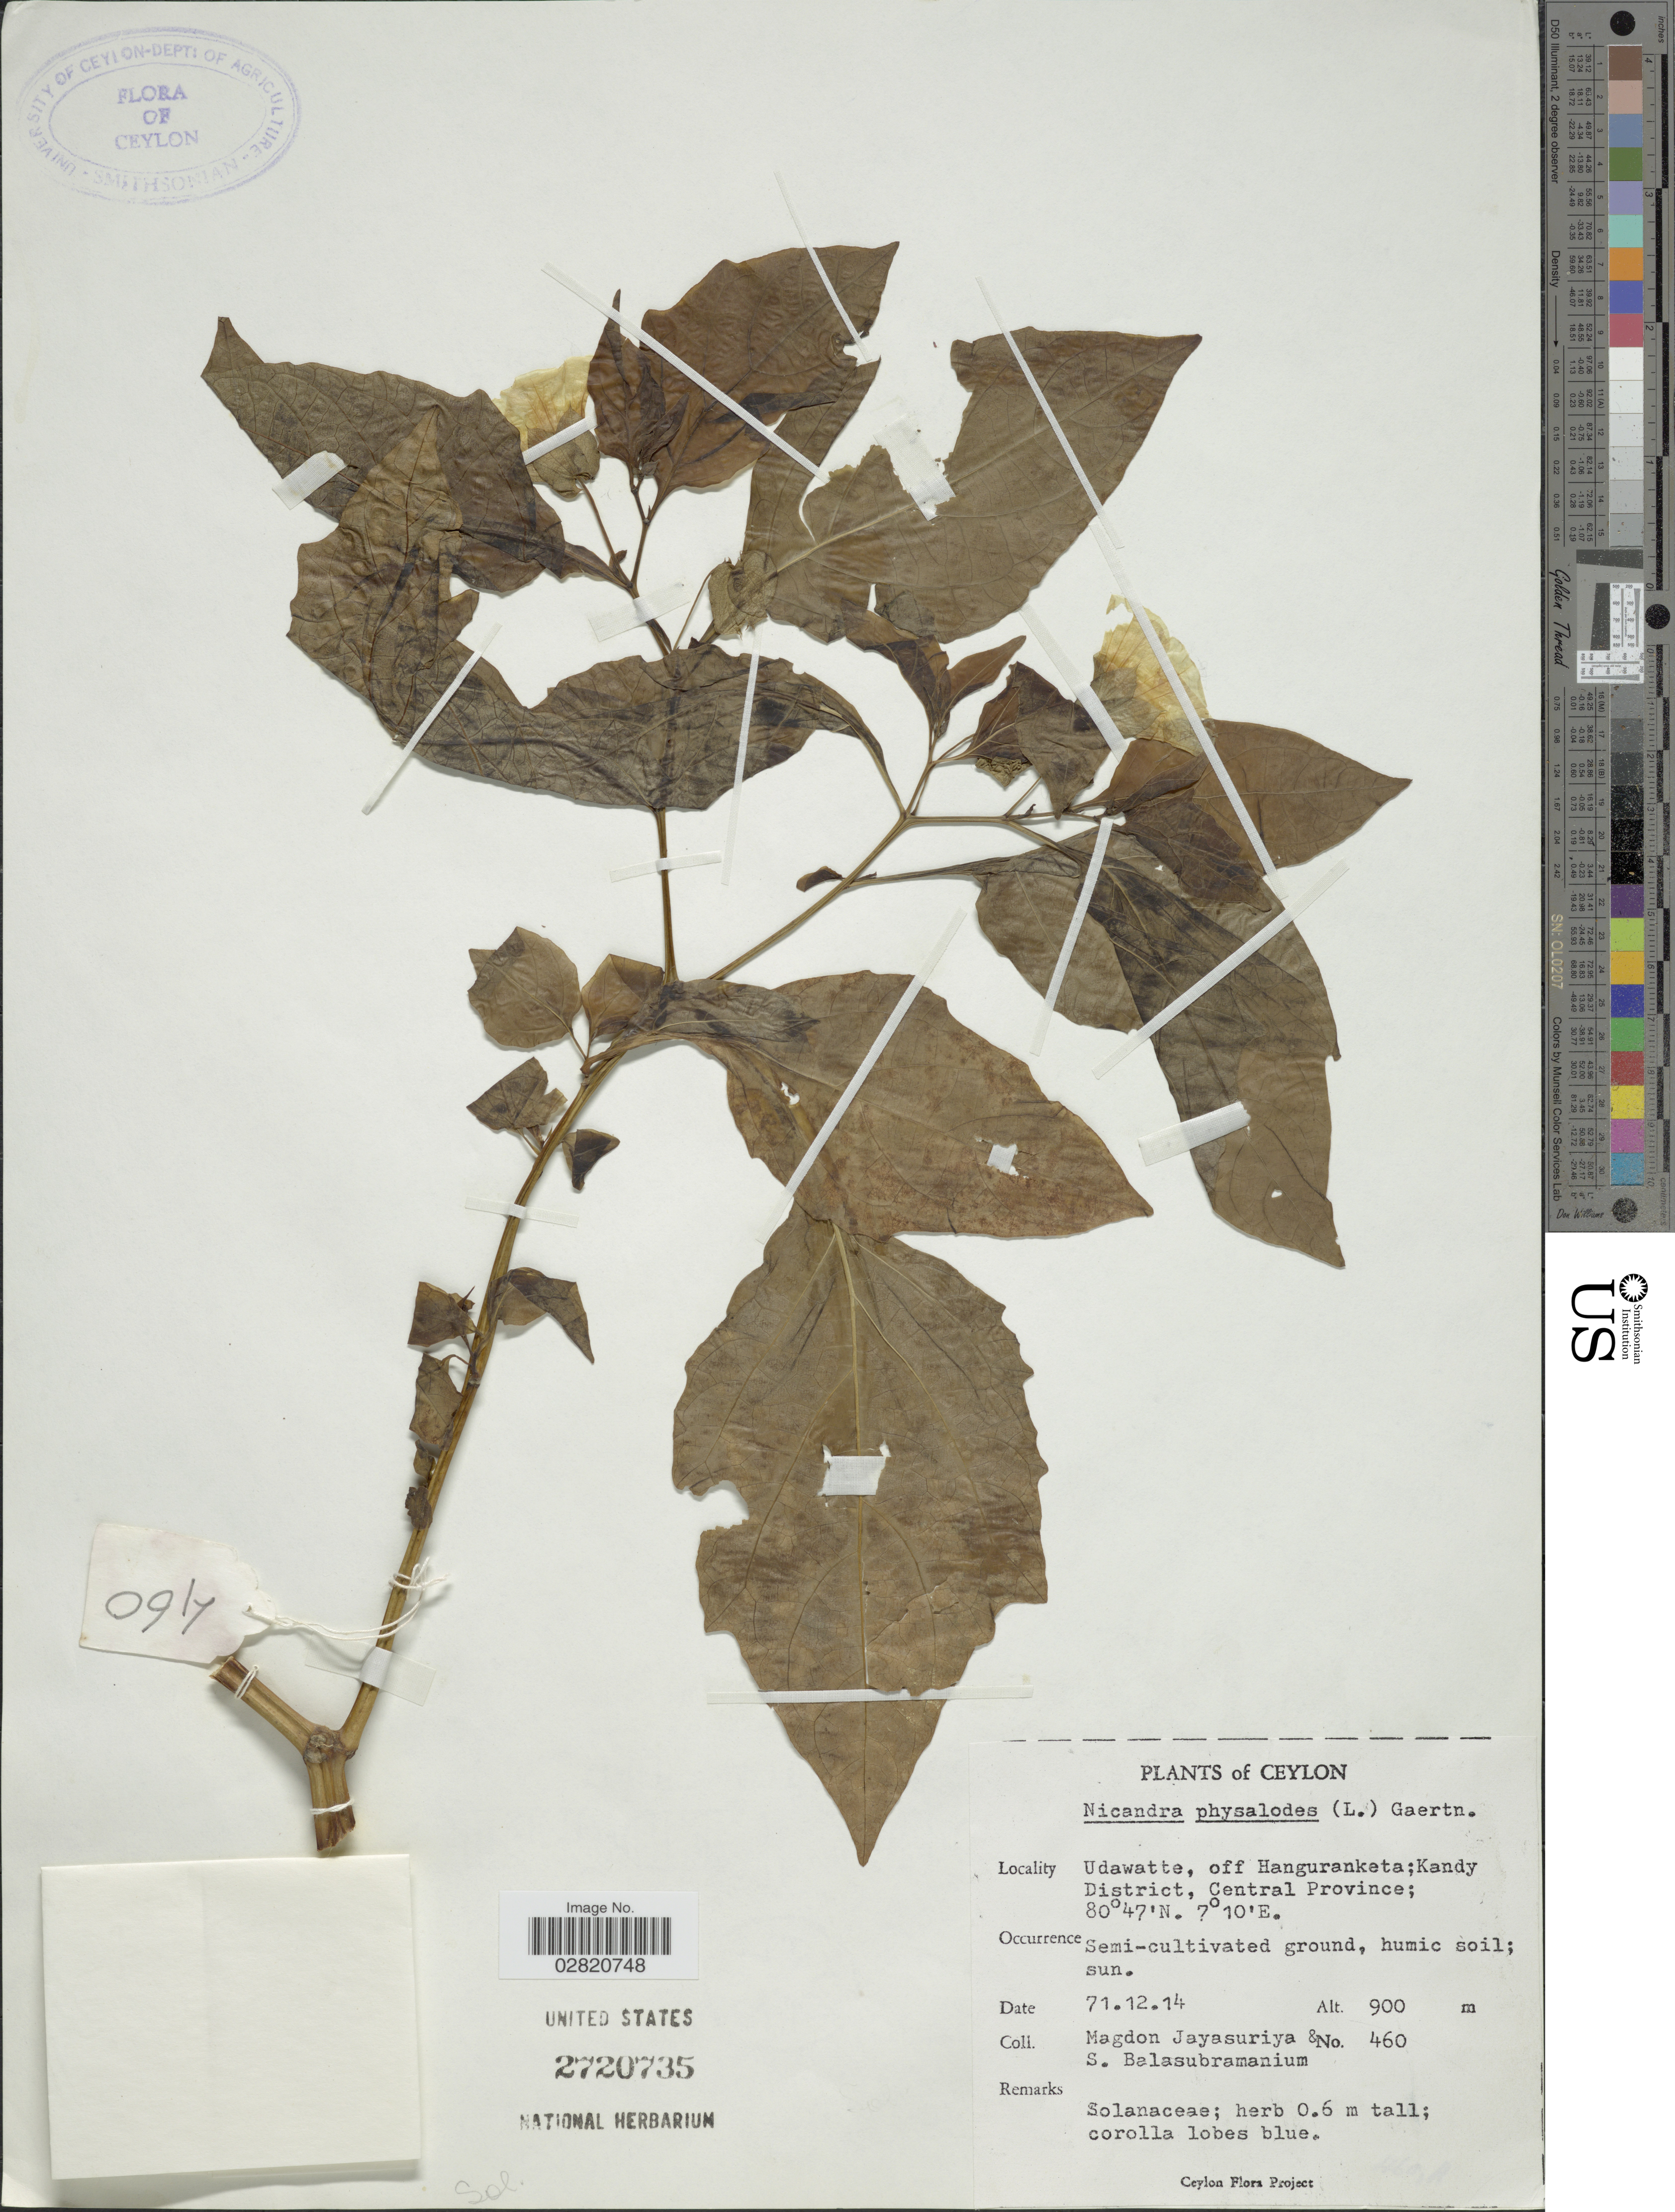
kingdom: Plantae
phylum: Tracheophyta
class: Magnoliopsida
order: Solanales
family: Solanaceae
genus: Nicandra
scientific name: Nicandra physalodes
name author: (L.) Gaertn.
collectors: A. H. Jayasuriya & S. Balasubramanium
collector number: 460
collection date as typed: Transcribed d/m/y: 14/12/71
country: Sri Lanka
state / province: Central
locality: Ceylon. Udawatte, off Hanguranketa; Kandy District, Central Province.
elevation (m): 900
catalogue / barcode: US 2720735